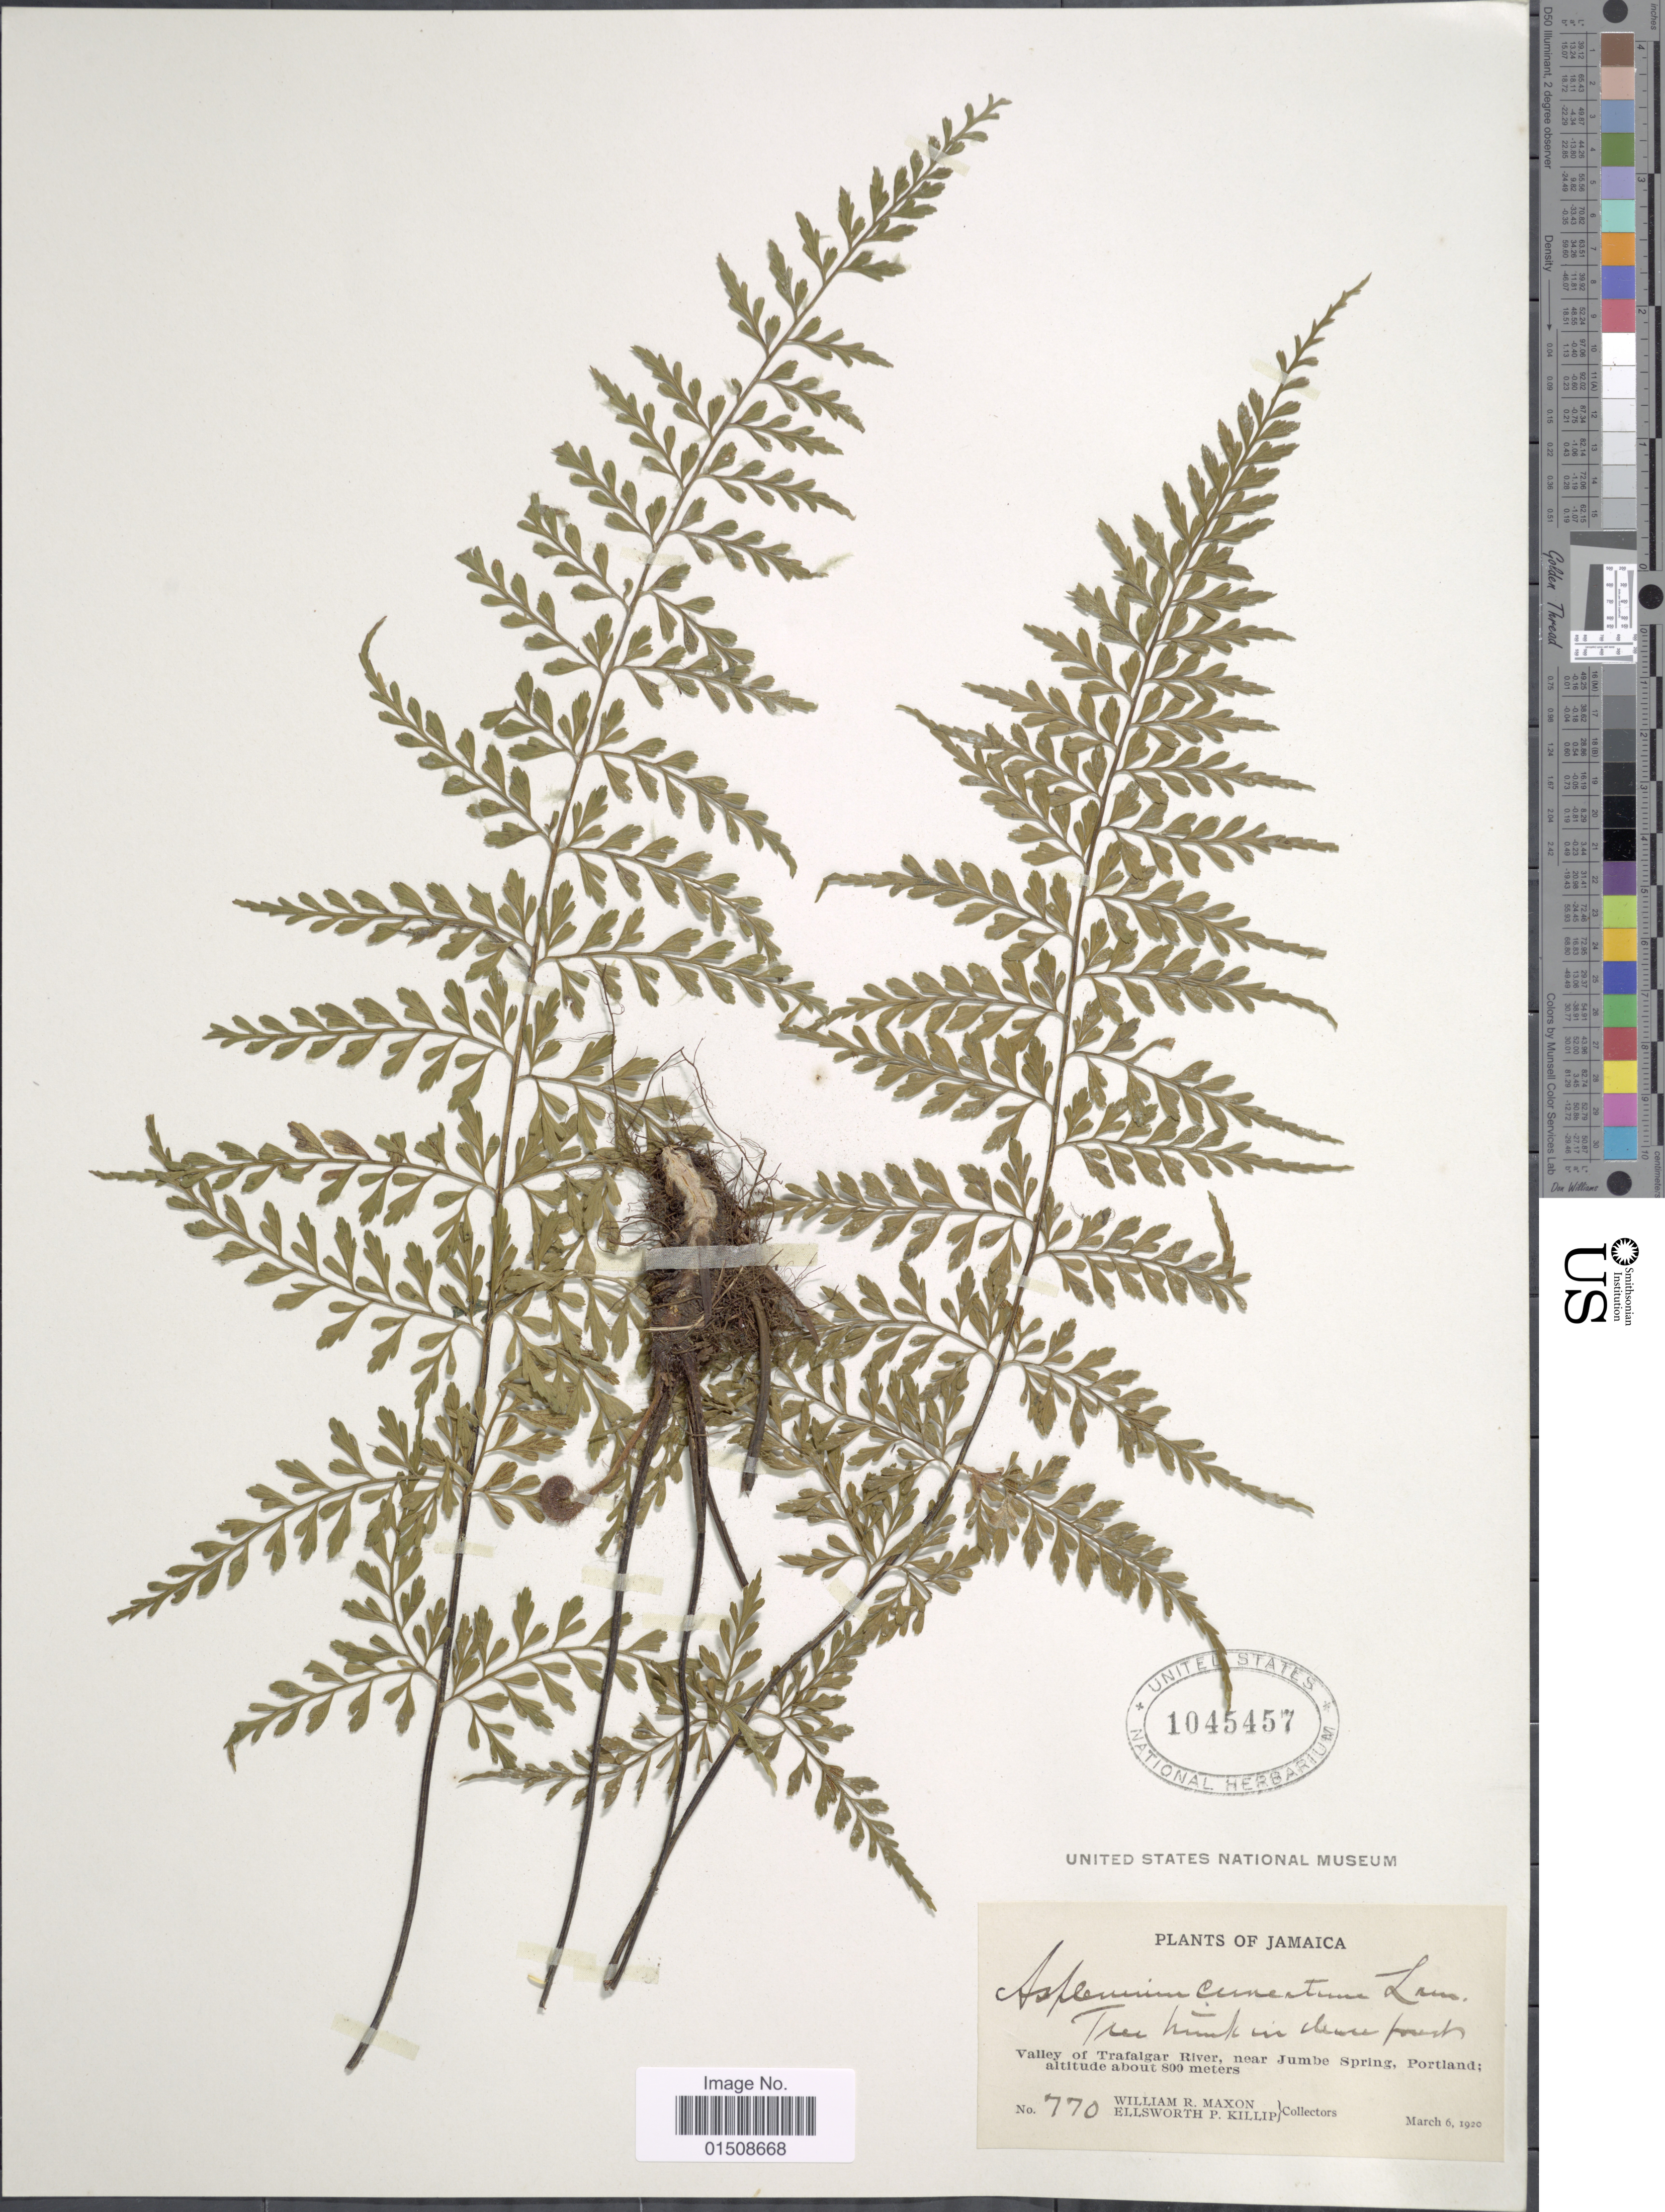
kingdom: Plantae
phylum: Tracheophyta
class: Polypodiopsida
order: Polypodiales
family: Aspleniaceae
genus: Asplenium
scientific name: Asplenium cuneatum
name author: Lam.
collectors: W. R. Maxon & E. P. Killip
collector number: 770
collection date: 1920-03-06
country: Jamaica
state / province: Portland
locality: Valley of Trafalgar River, near Jumbe Spring, Portland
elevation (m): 800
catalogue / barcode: US 1045457